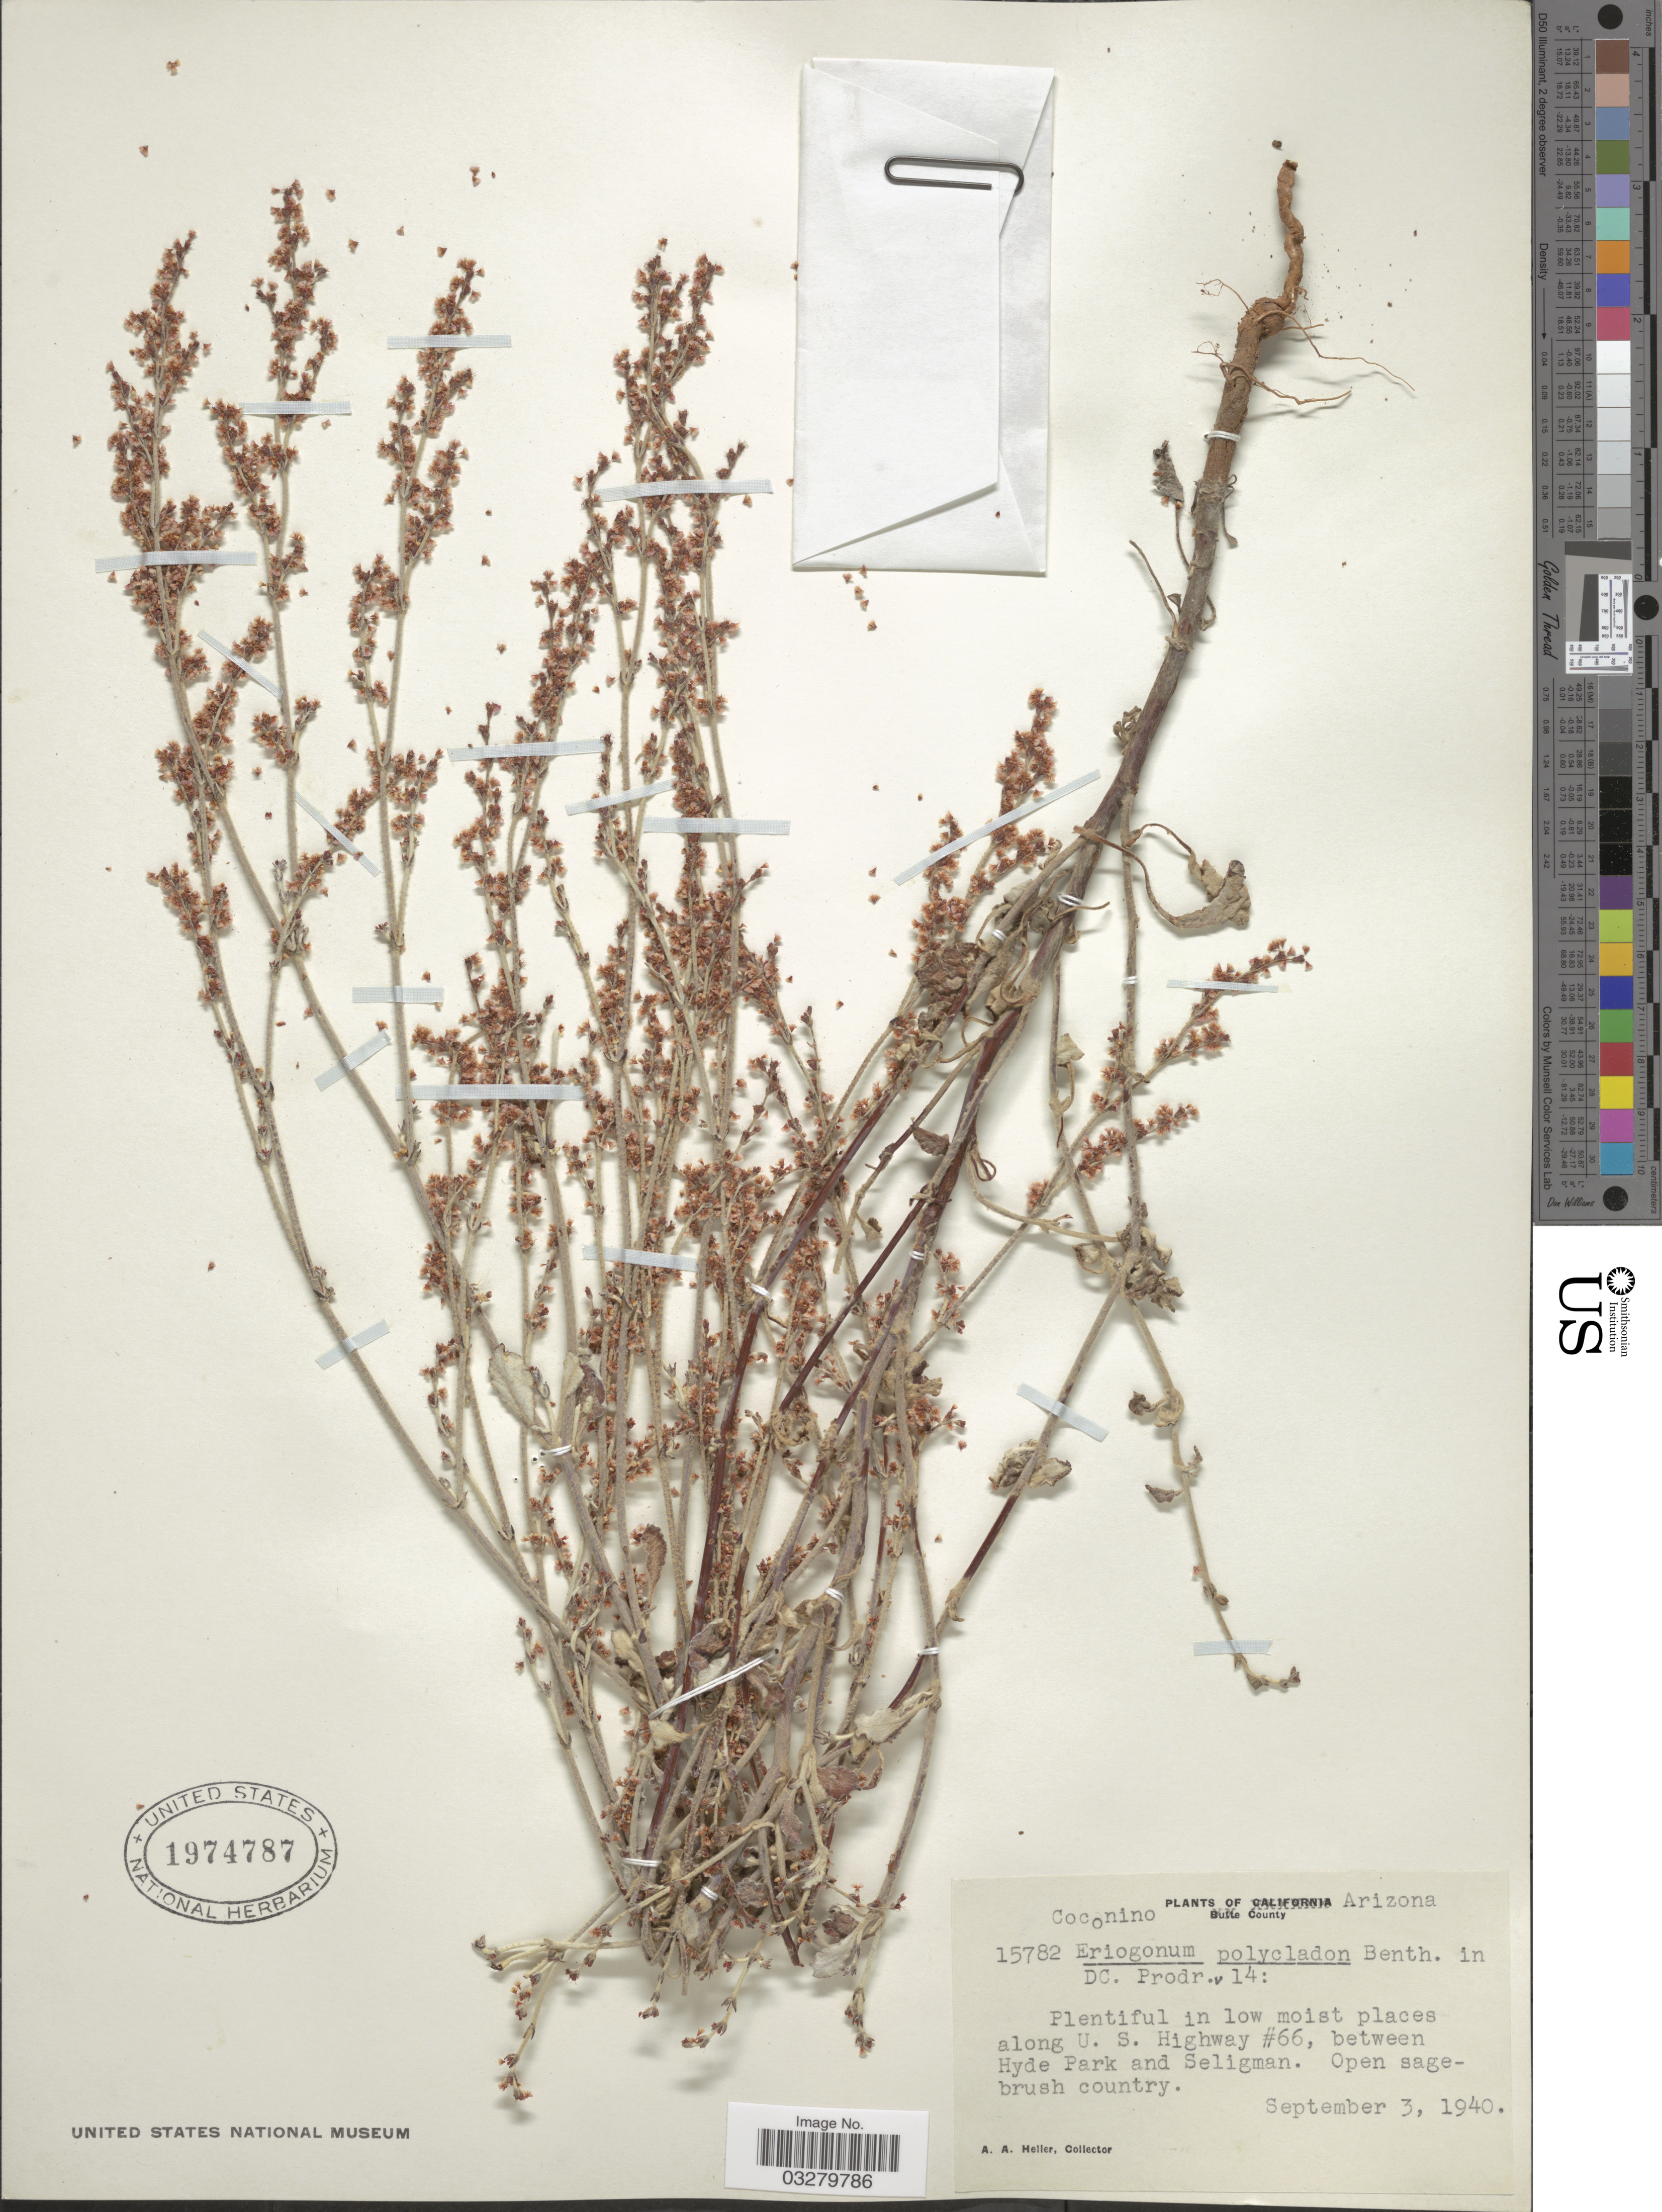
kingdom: Plantae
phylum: Tracheophyta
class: Magnoliopsida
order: Caryophyllales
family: Polygonaceae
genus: Eriogonum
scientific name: Eriogonum polycladon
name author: Benth.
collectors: A. A. Heller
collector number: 15782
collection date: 1940-09-03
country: United States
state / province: Arizona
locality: Coconino County. Plentiful in low moist places along U.S. Highway #66, between Hyde Park and Seligman.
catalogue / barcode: US 1974787